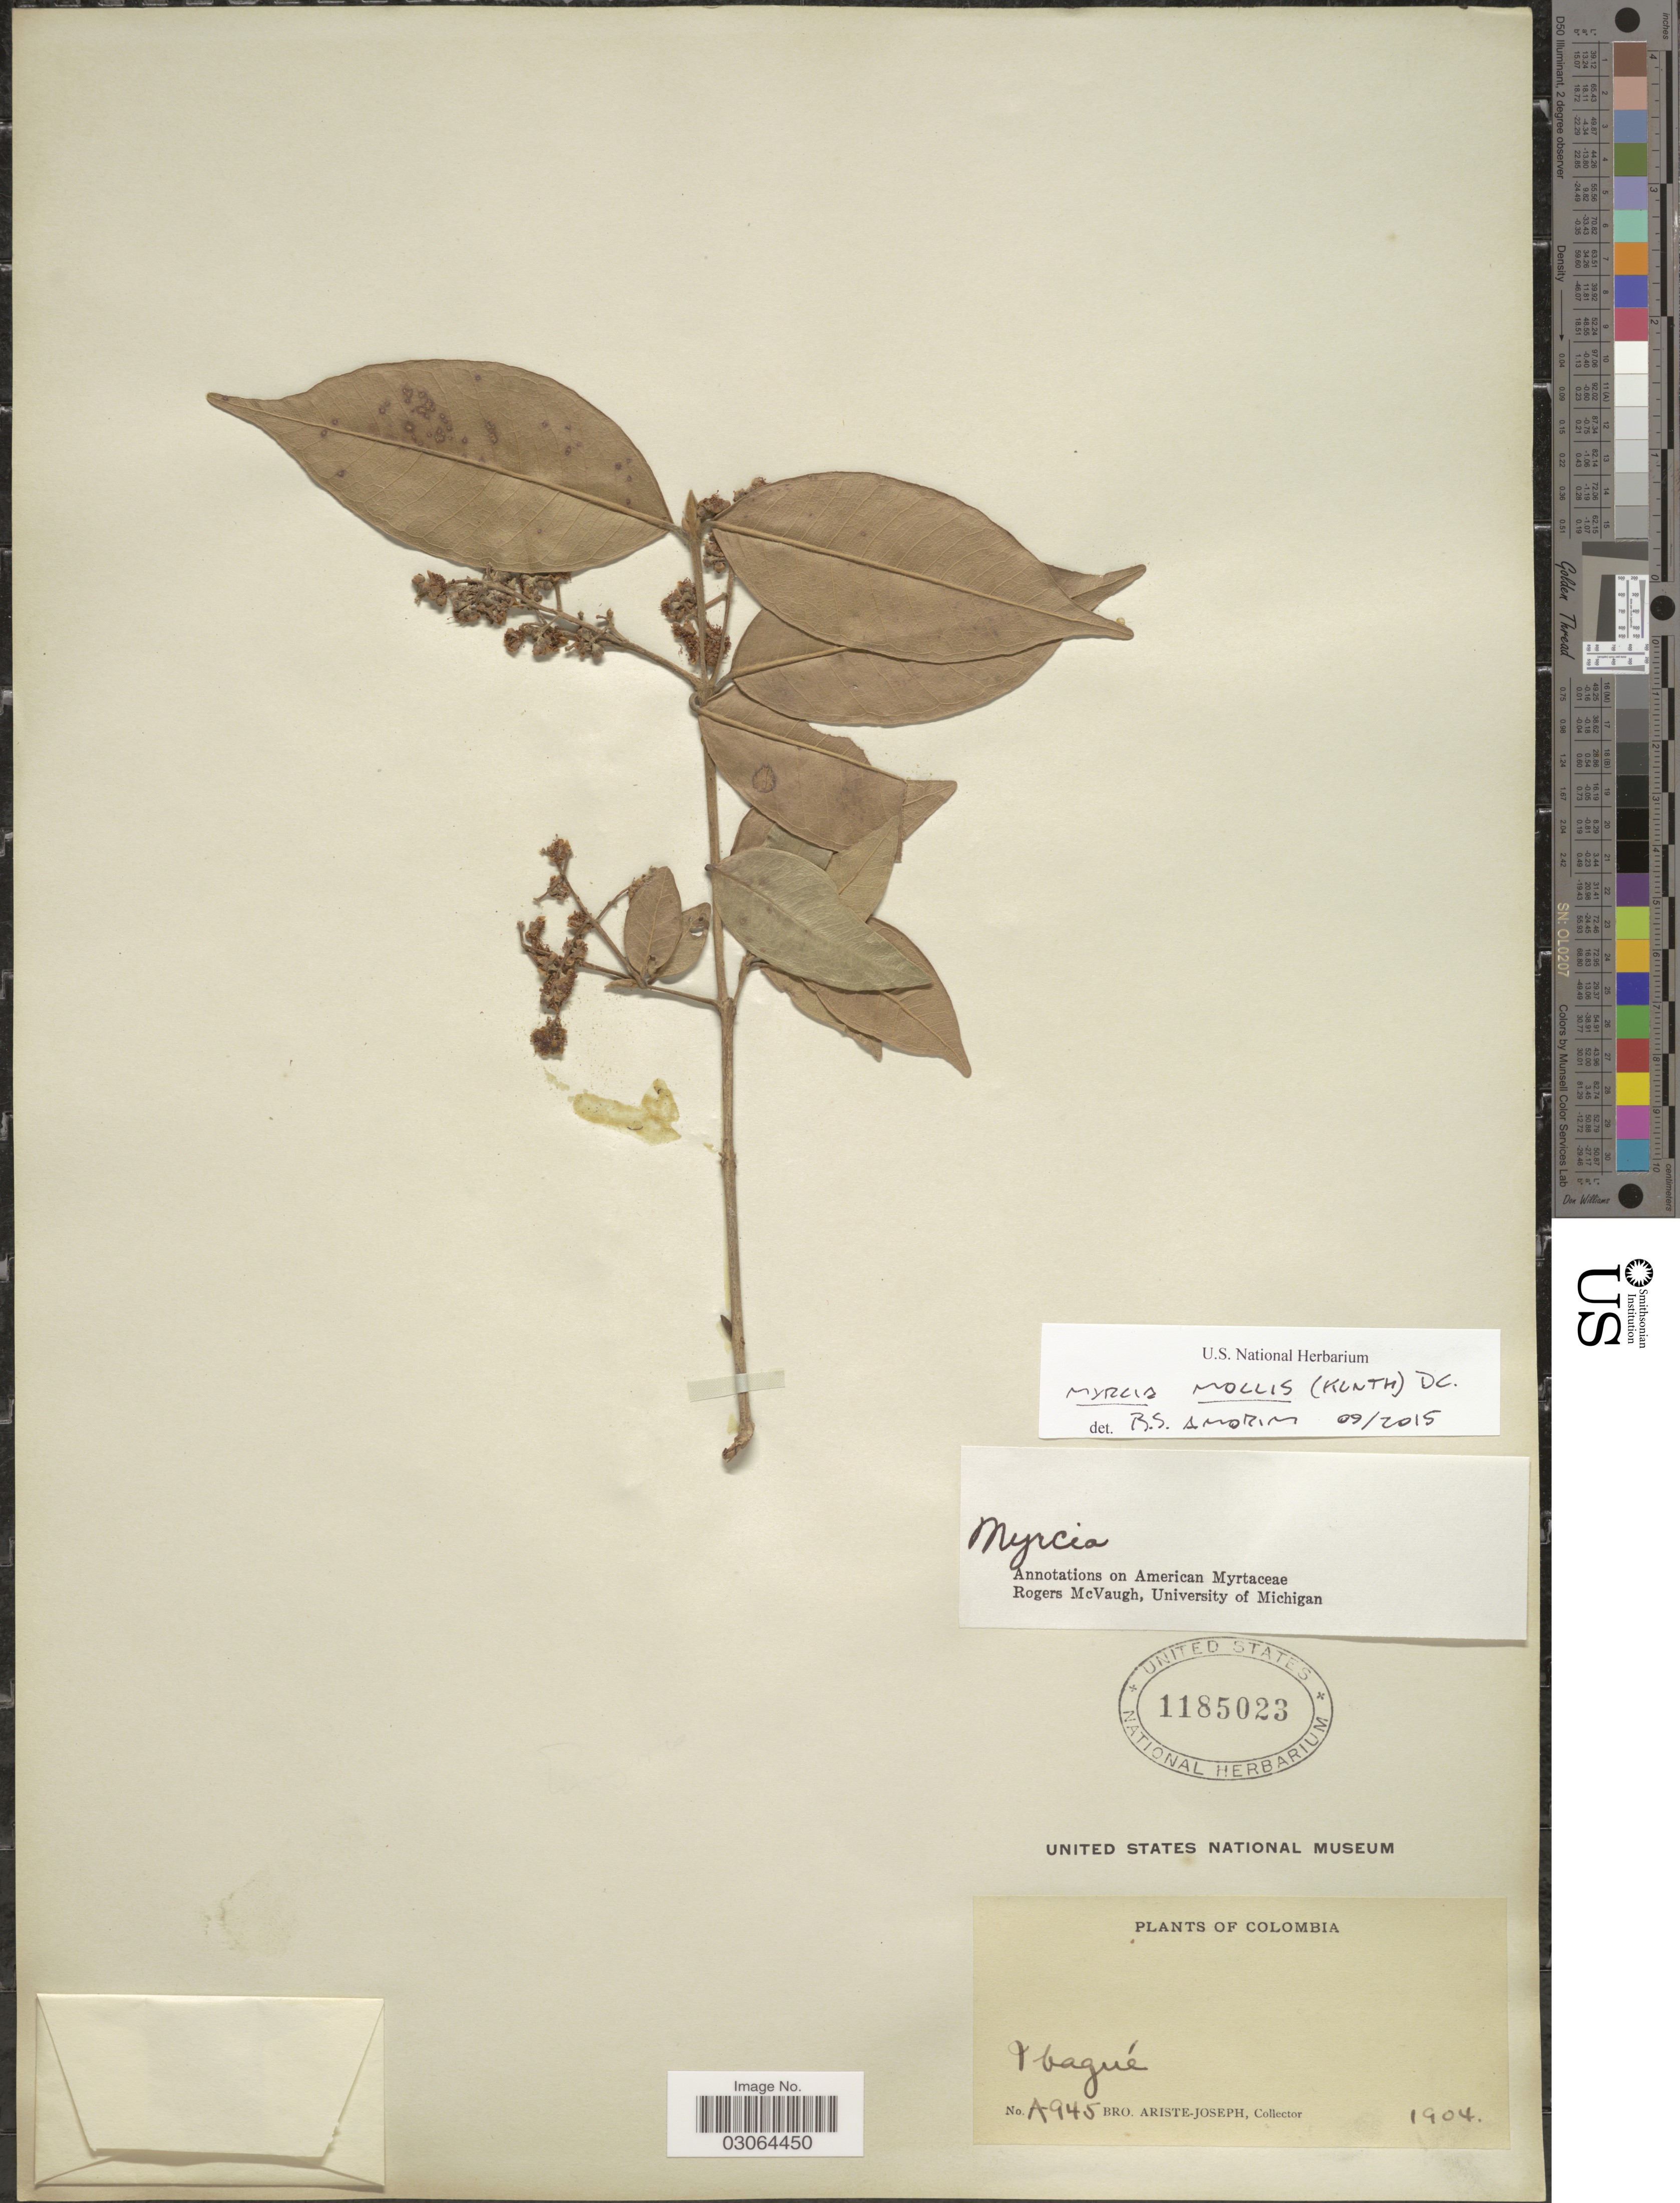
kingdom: Plantae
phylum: Tracheophyta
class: Magnoliopsida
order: Myrtales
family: Myrtaceae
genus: Myrcia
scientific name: Myrcia mollis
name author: (Kunth) DC.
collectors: Bro. Ariste-Joseph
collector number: A945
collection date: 1904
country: Colombia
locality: Ibagué.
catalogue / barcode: US 1185023